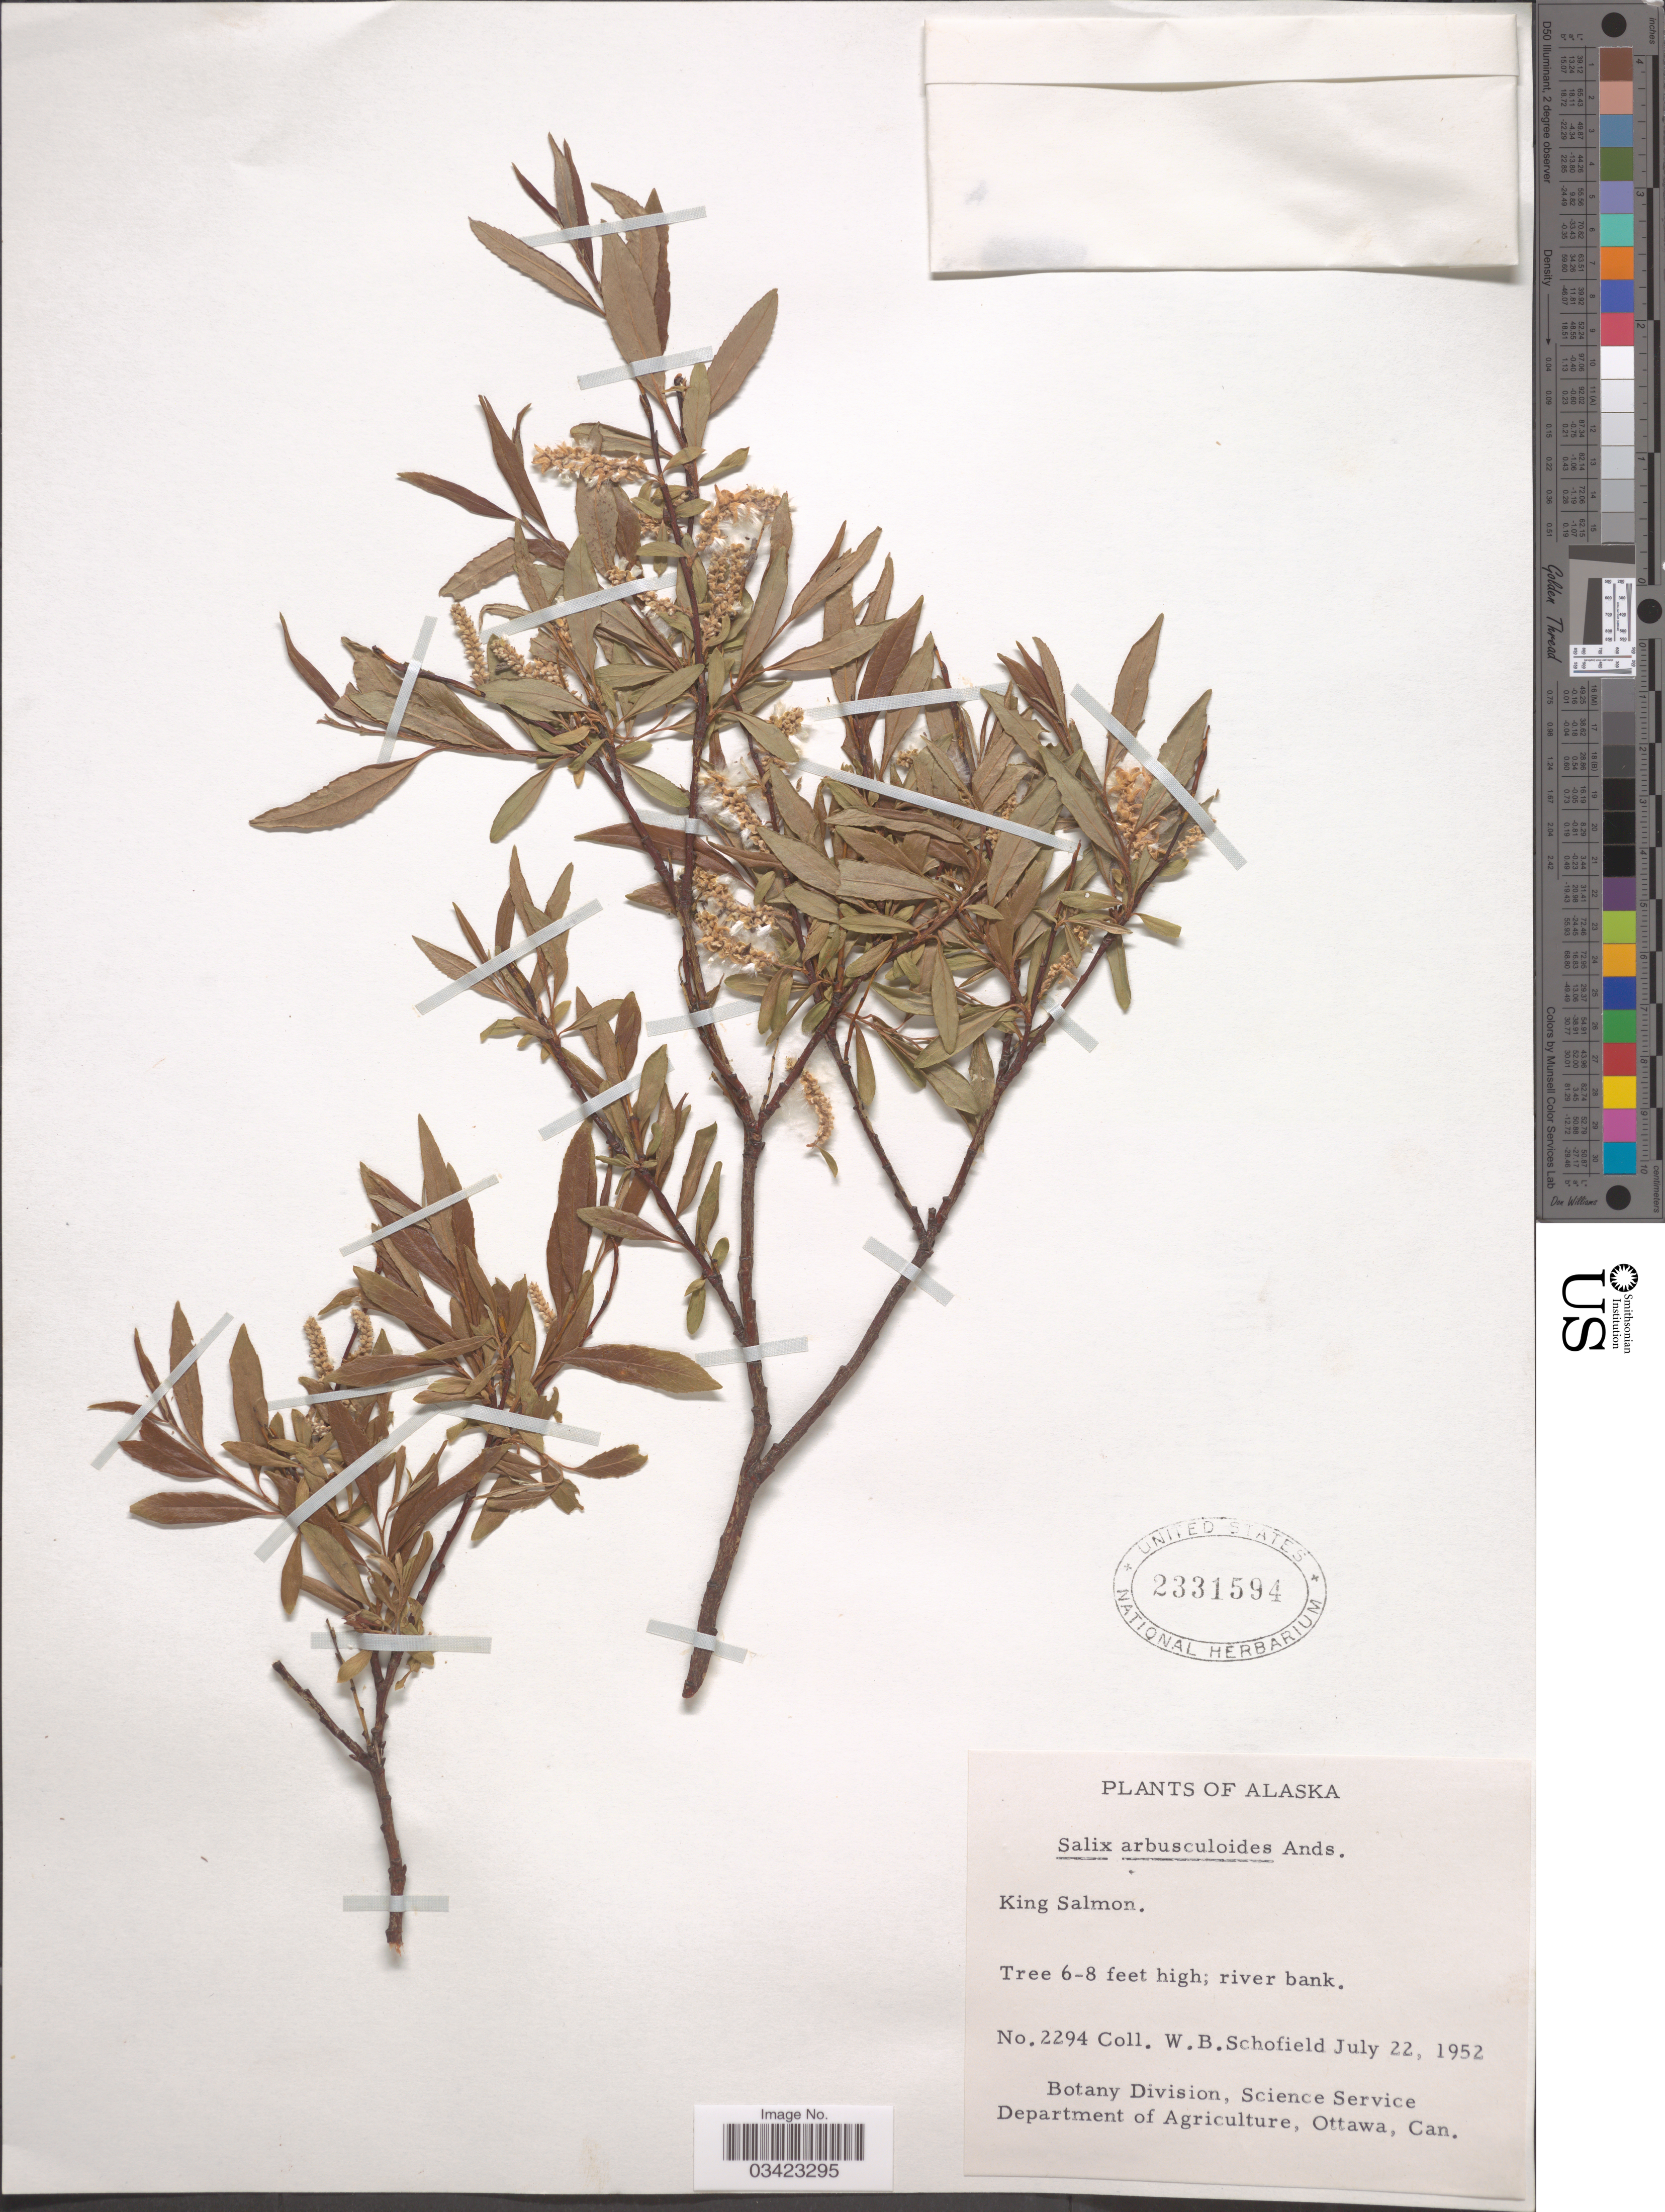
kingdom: Plantae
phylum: Tracheophyta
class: Magnoliopsida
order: Malpighiales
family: Salicaceae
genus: Salix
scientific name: Salix arbusculoides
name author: Andersson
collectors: W. Schofield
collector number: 2294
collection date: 1952-07-22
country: United States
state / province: Alaska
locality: King Salmon.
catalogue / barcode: US 2331594